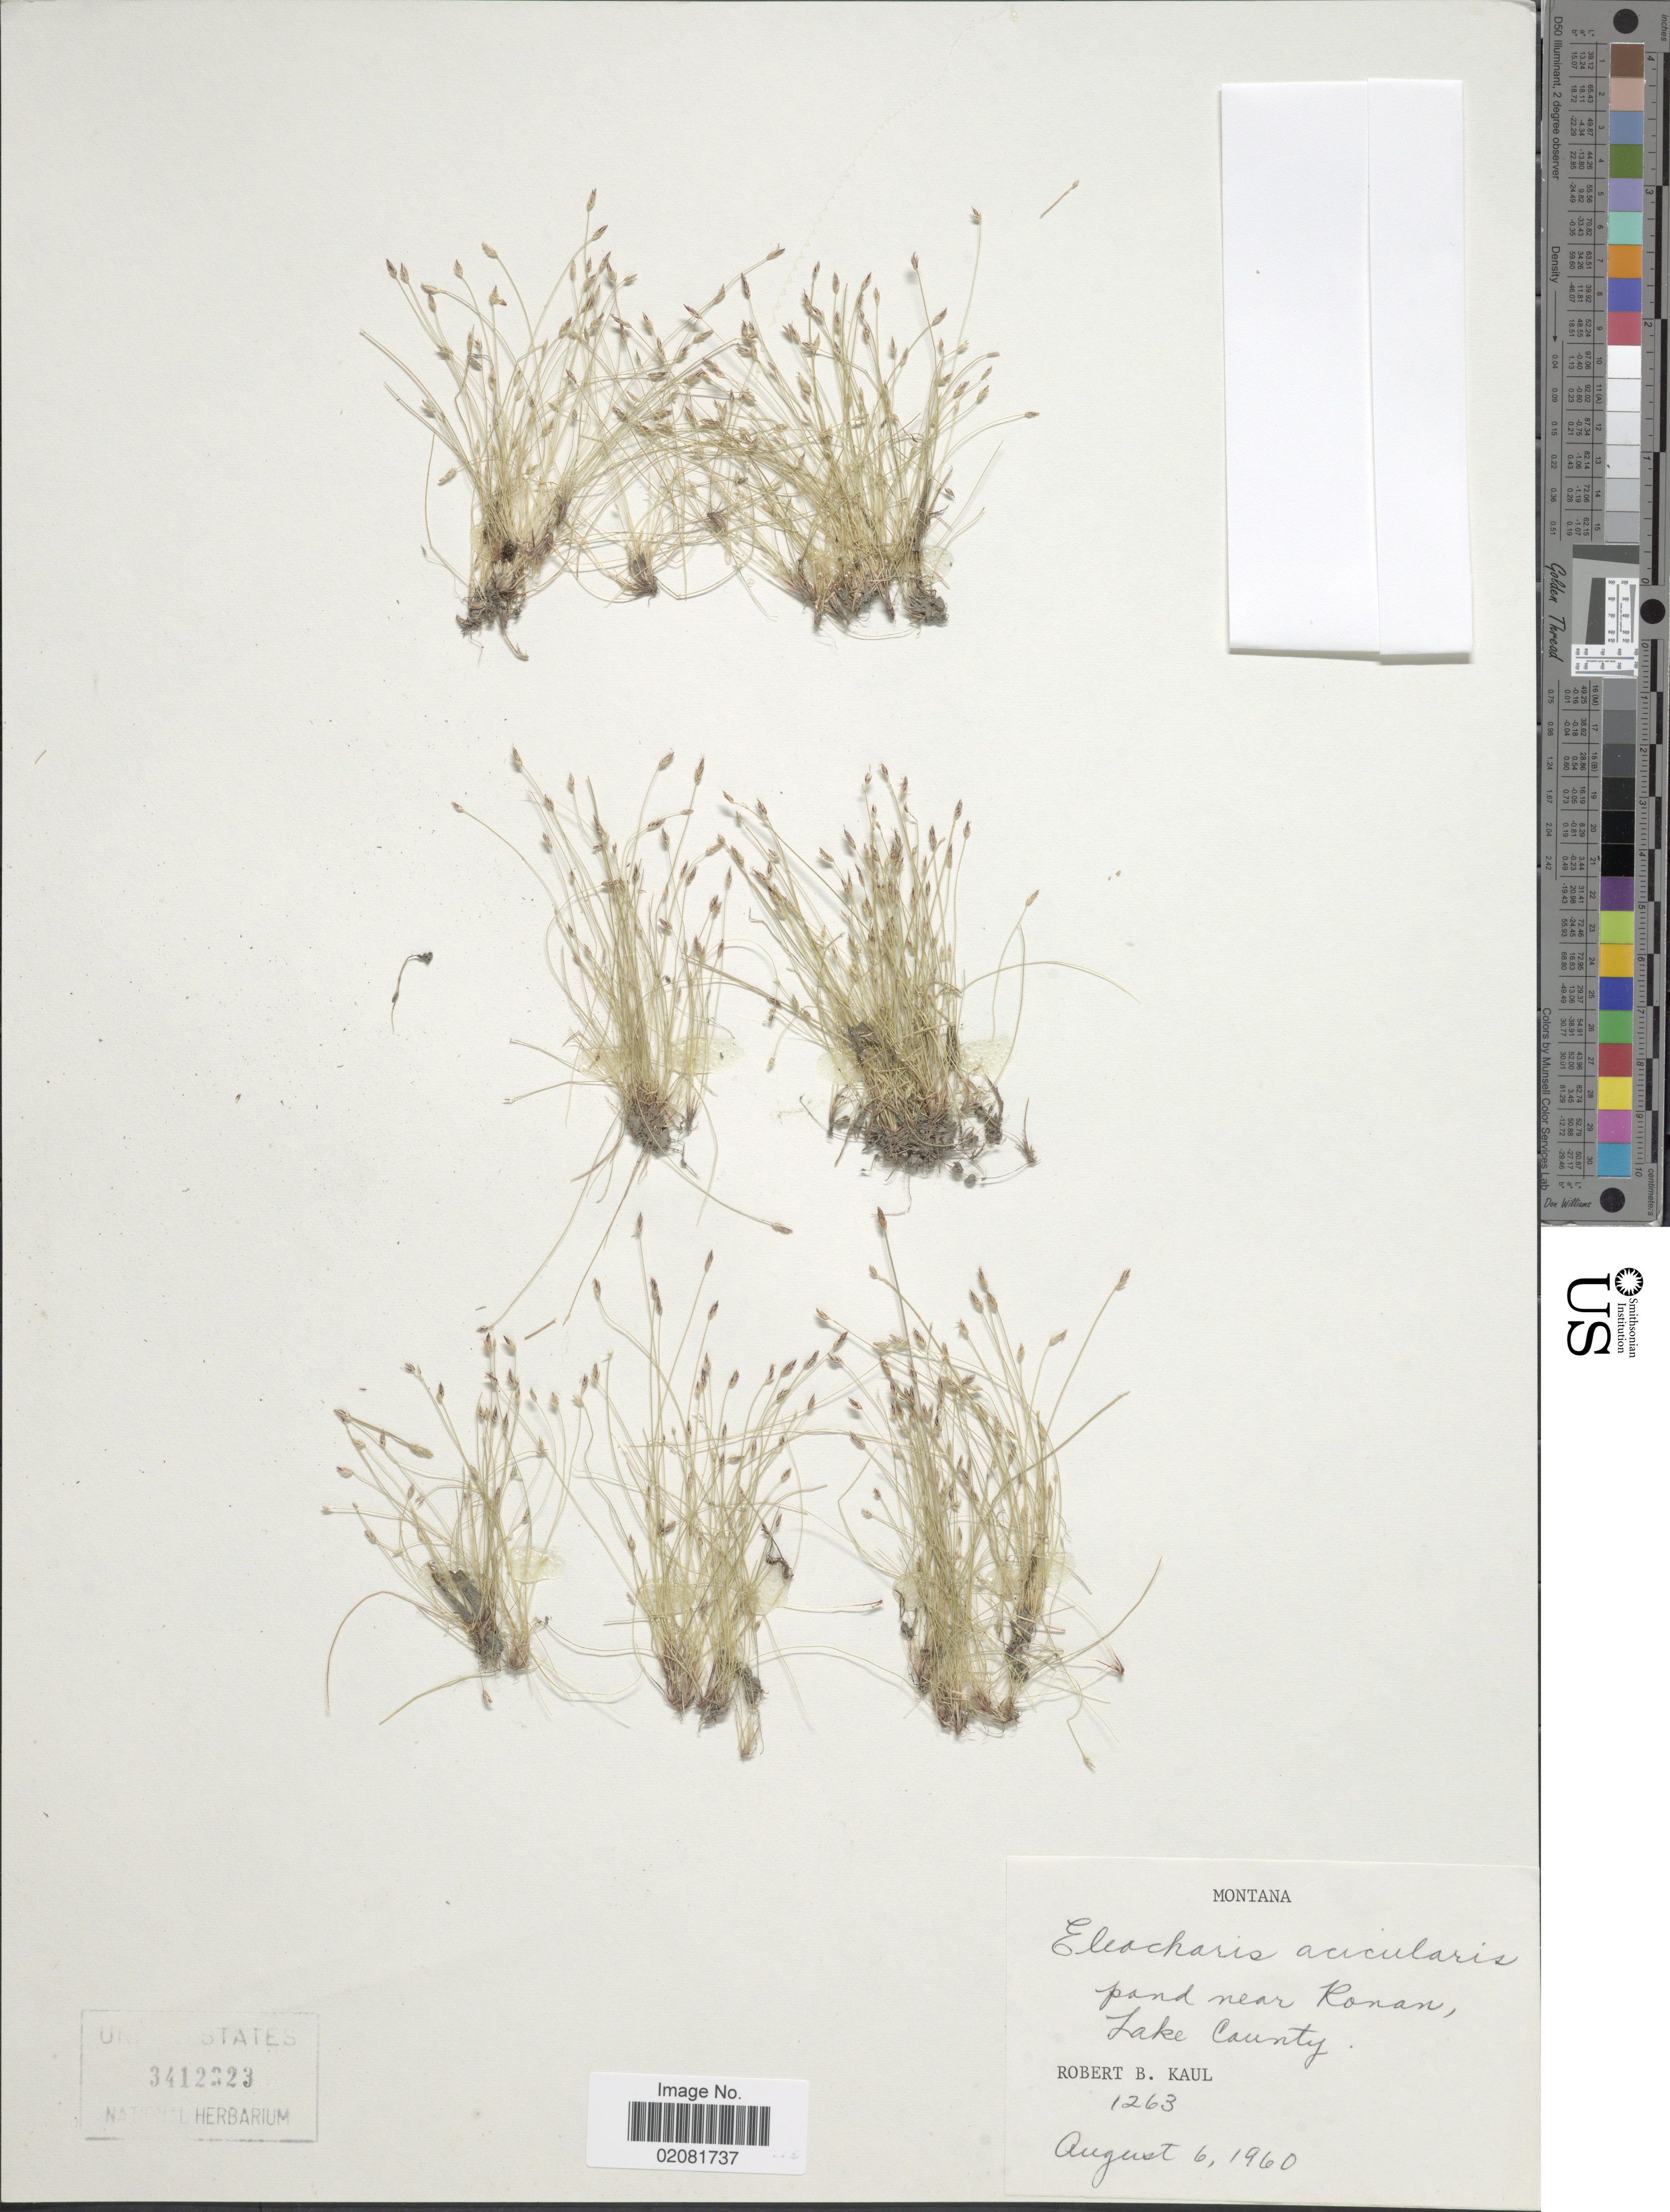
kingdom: Plantae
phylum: Tracheophyta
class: Liliopsida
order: Poales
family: Cyperaceae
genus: Eleocharis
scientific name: Eleocharis acicularis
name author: (L.) Roem. & Schult.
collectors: R. Kaul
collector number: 1263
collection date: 1960-08-06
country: United States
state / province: Montana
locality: Pond near Ronan, Lake County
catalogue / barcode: US 3412323